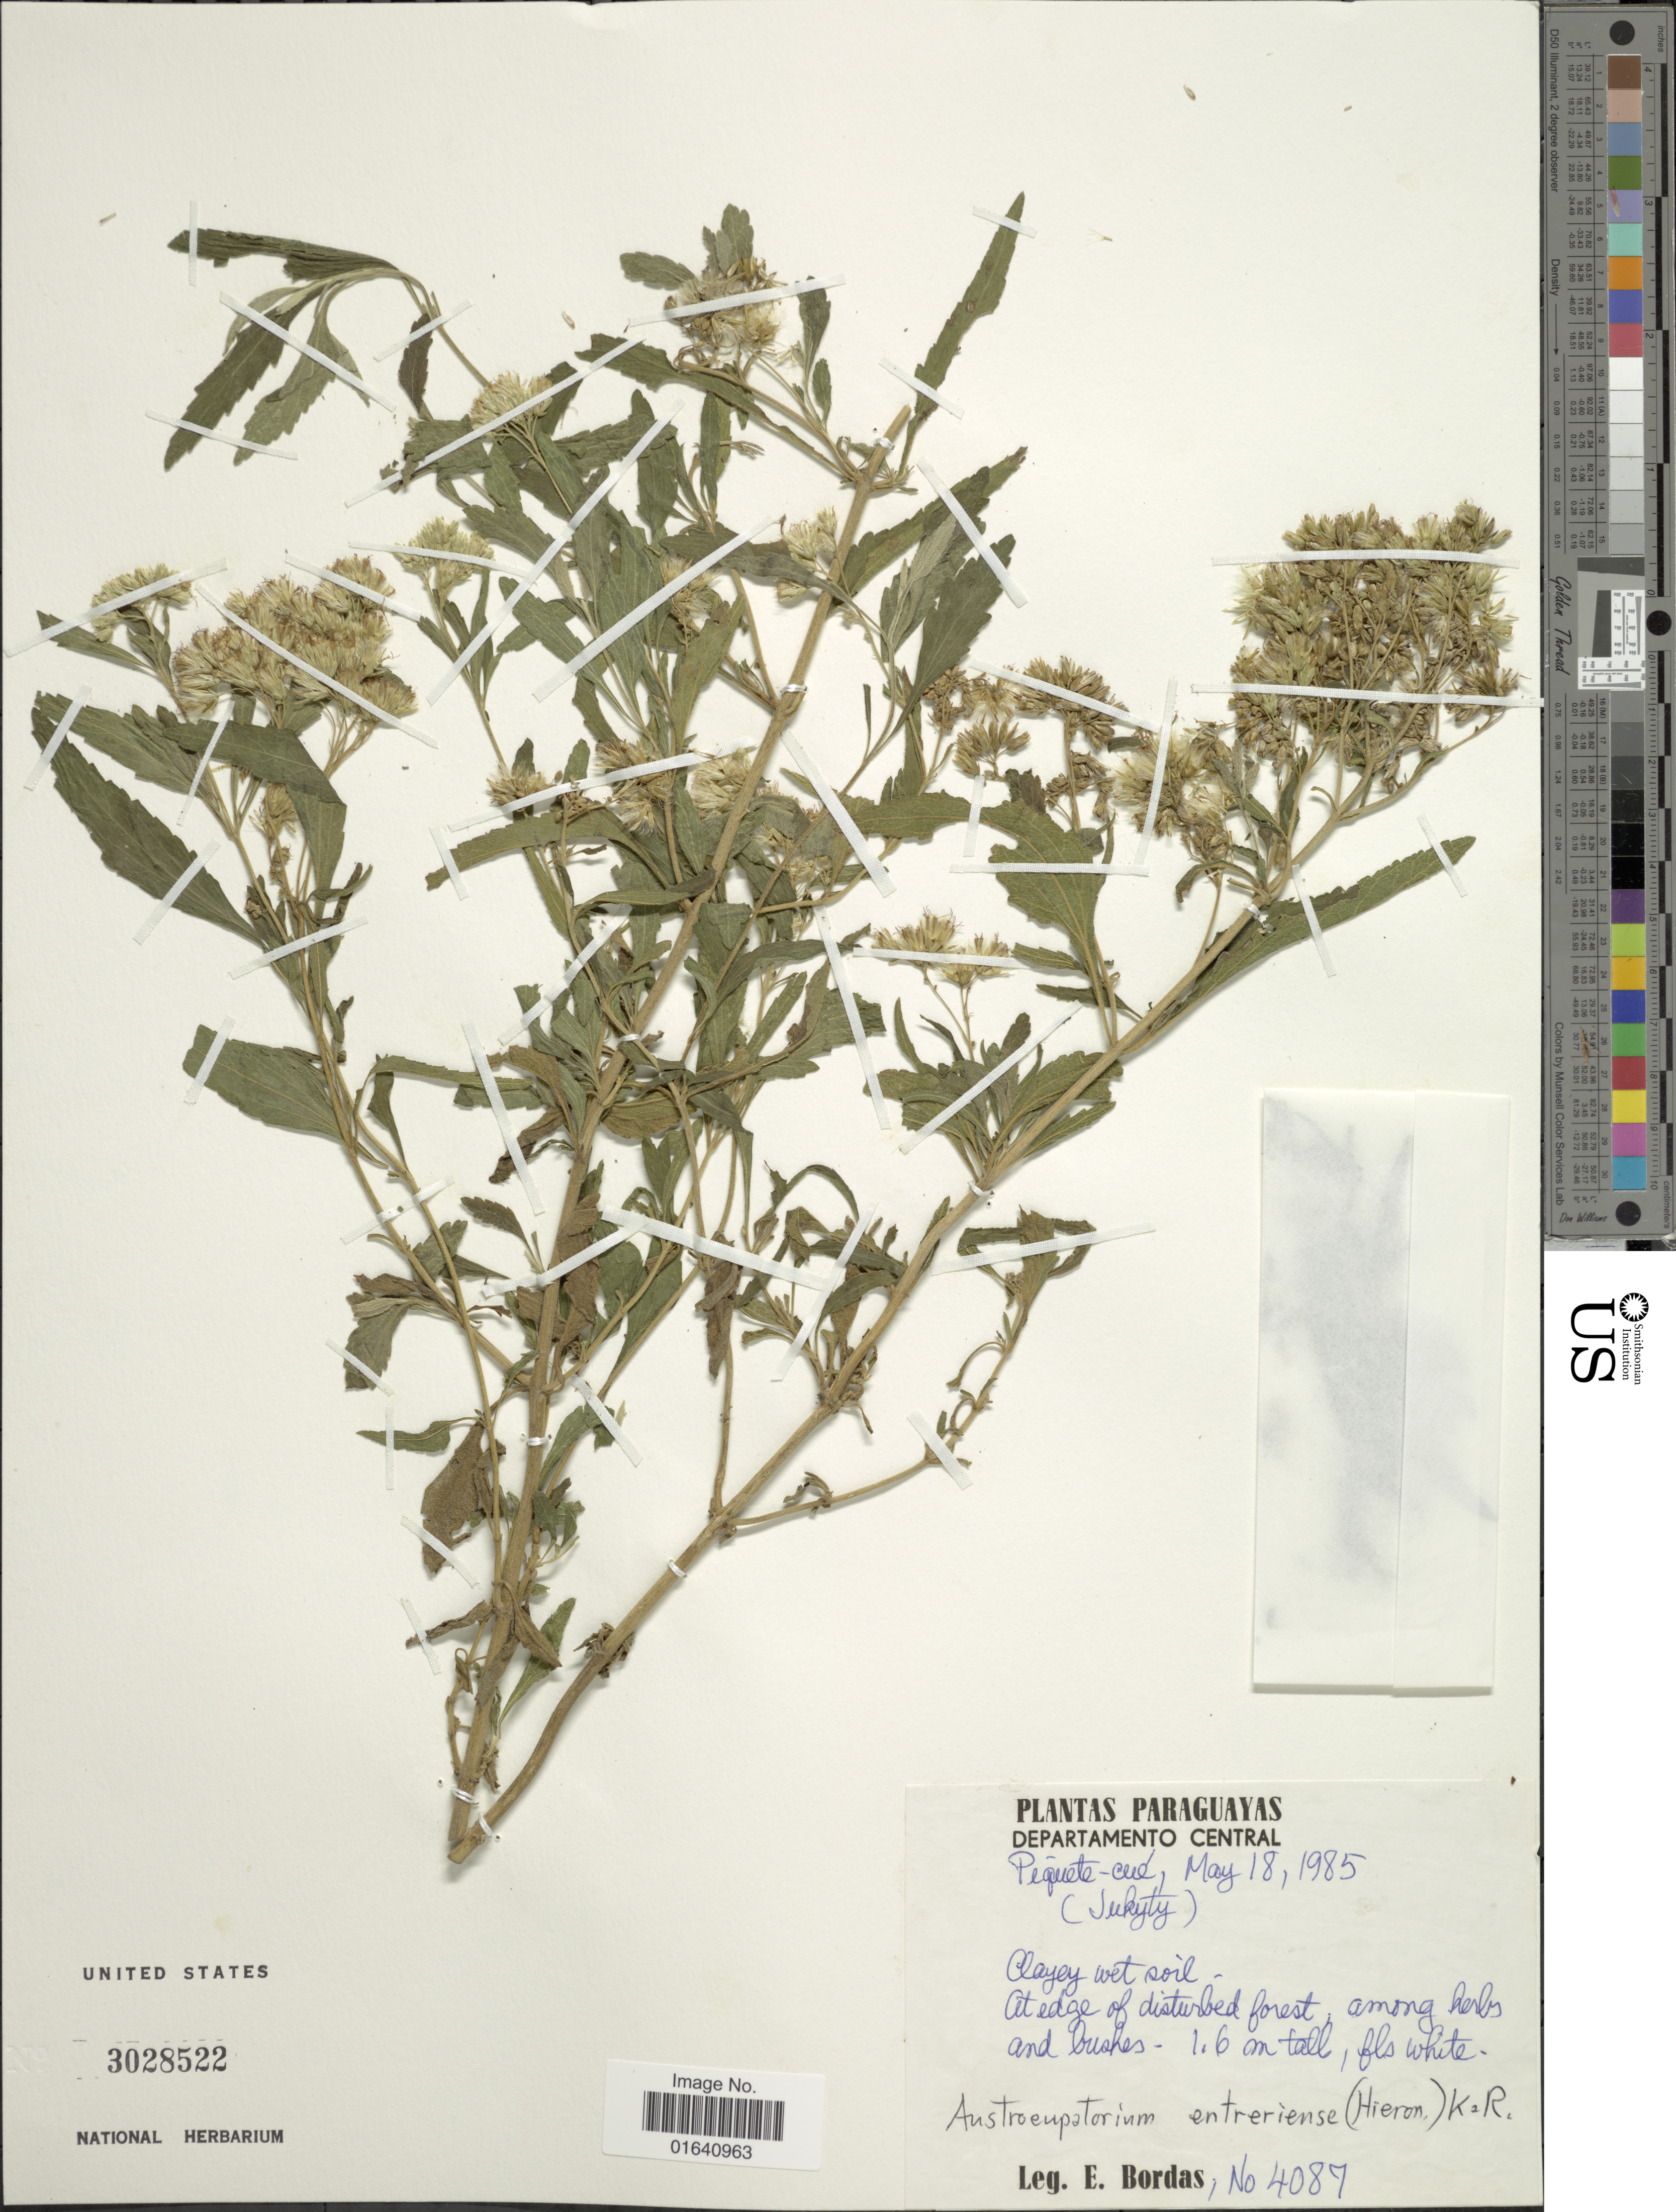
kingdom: Plantae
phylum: Tracheophyta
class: Magnoliopsida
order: Asterales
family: Asteraceae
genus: Austroeupatorium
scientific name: Austroeupatorium entreriense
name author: (Hieron.) R.M. King & H. Rob.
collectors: E. Bordas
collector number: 4087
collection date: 1985-05-18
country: Paraguay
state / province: Central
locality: Departamento Central, pequete-cué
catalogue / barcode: US 3028522